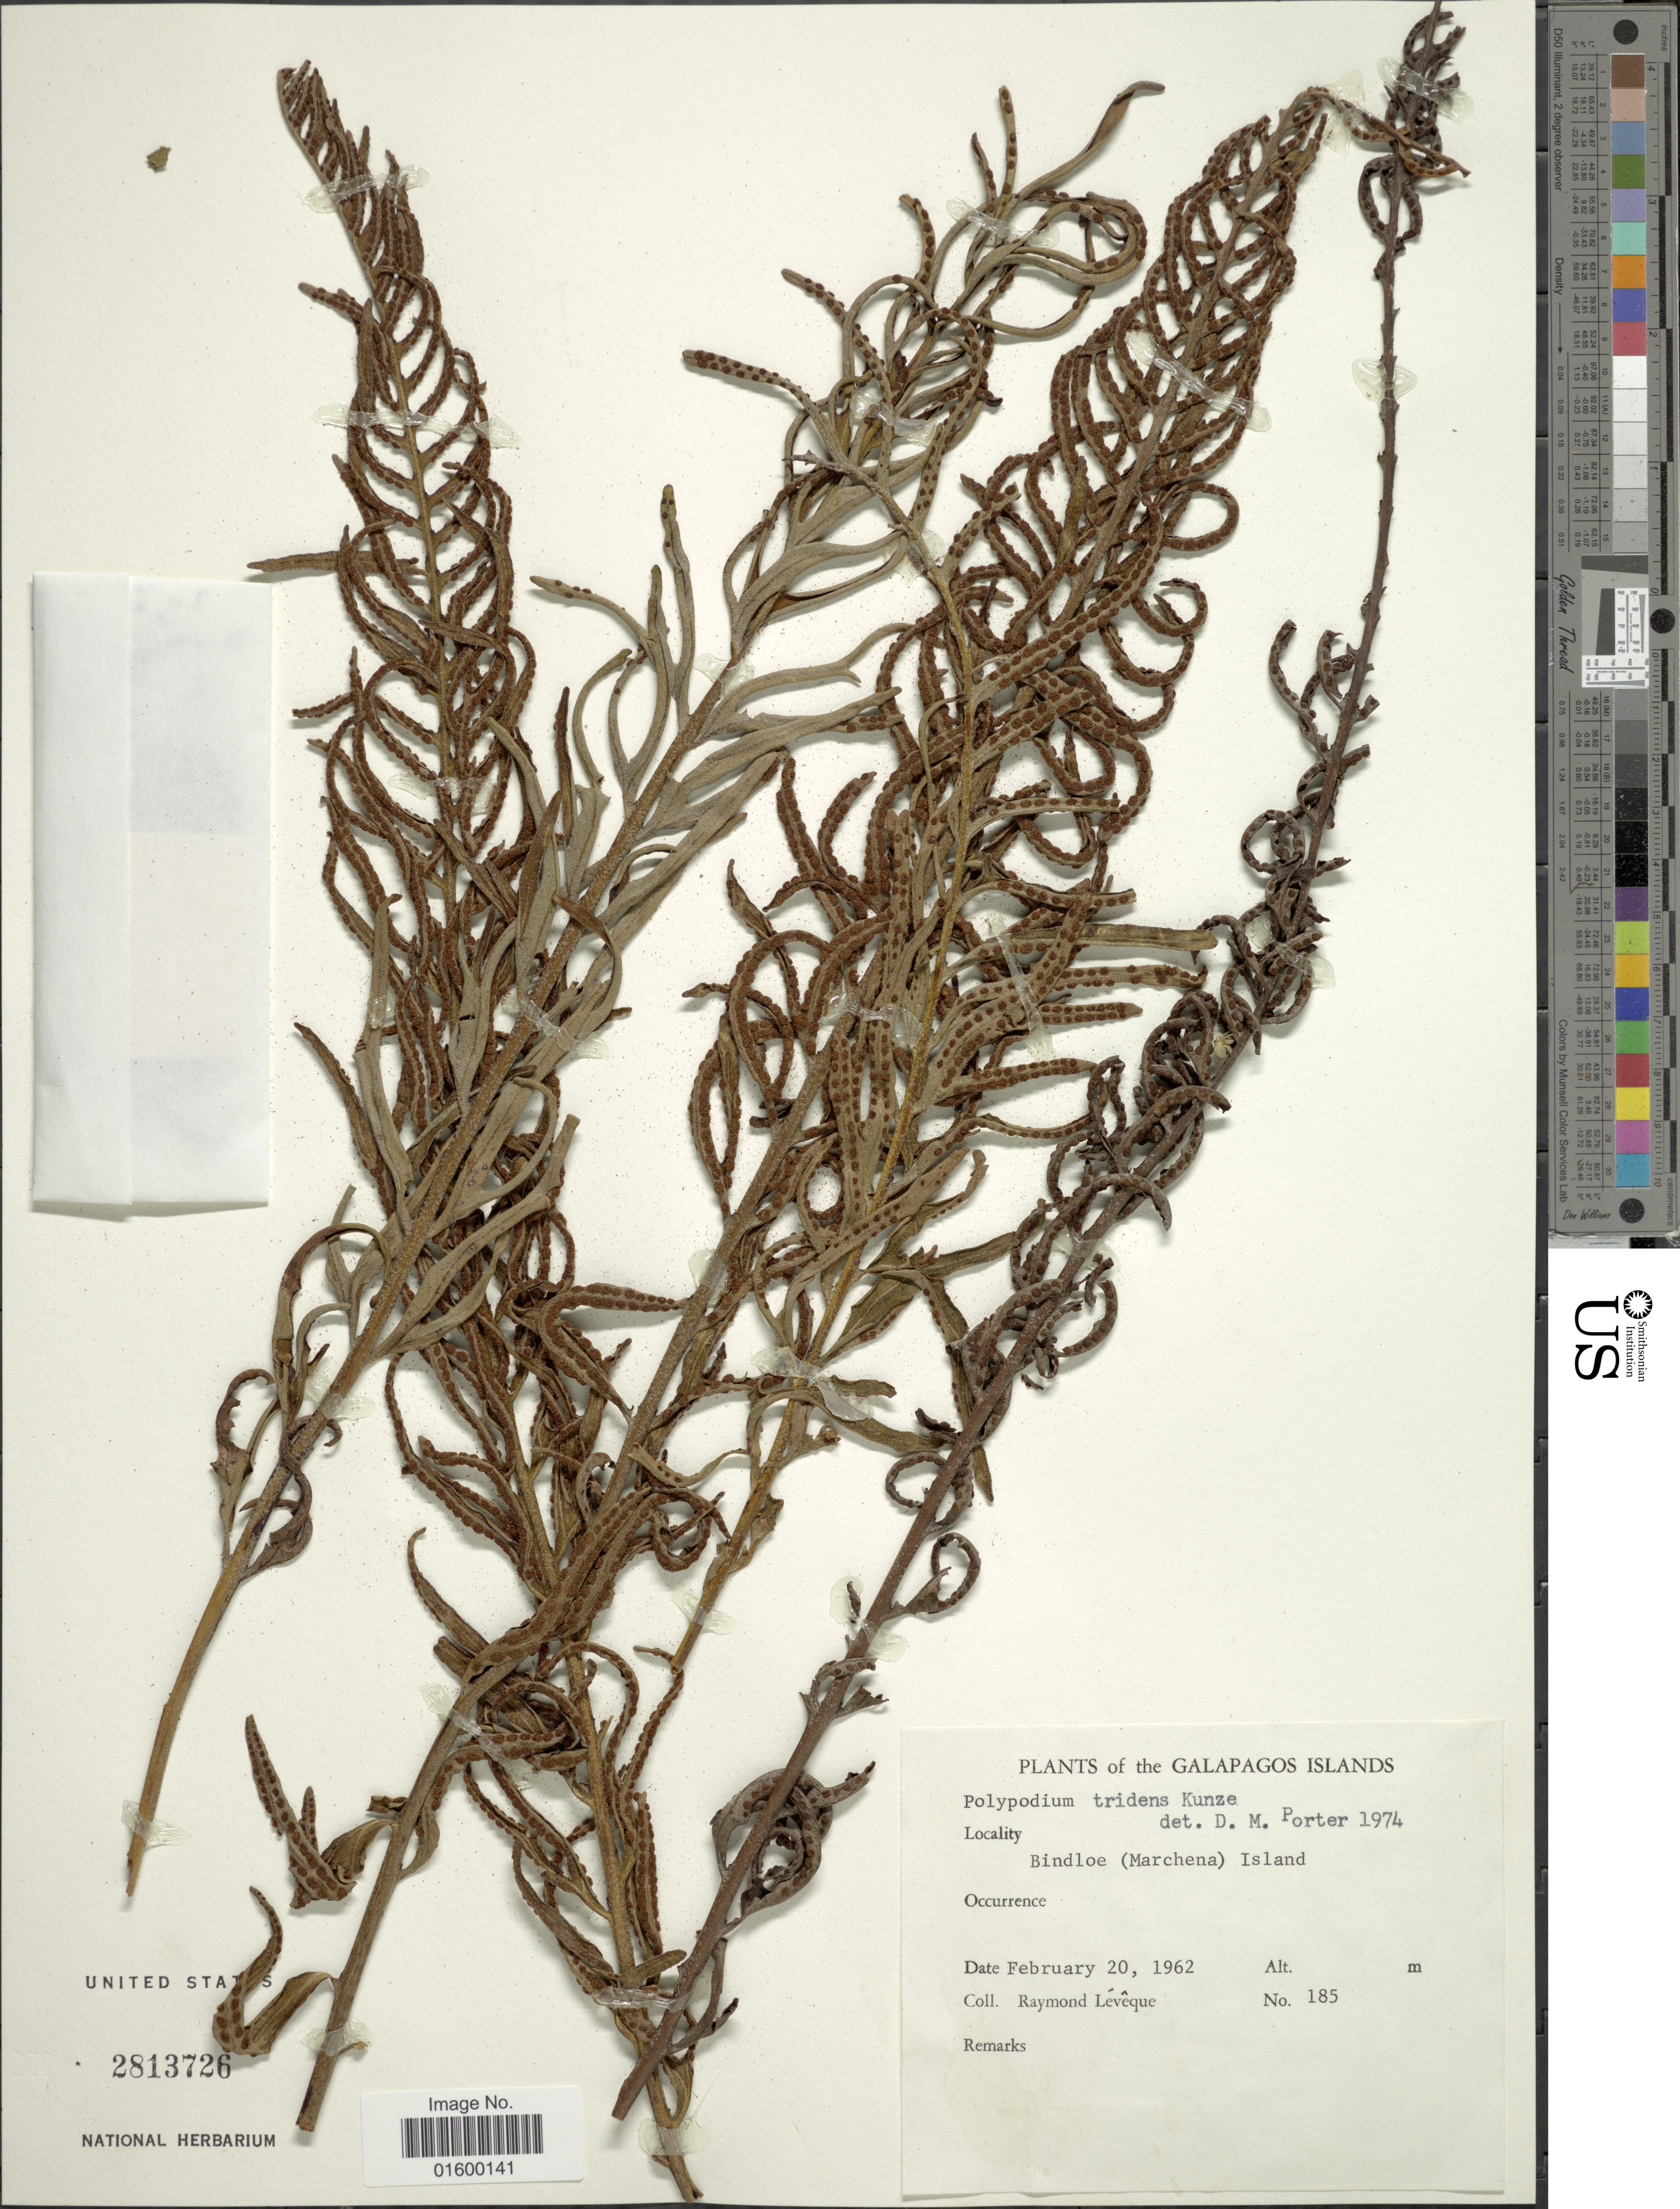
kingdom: Plantae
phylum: Tracheophyta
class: Polypodiopsida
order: Polypodiales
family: Polypodiaceae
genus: Pleopeltis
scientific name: Pleopeltis tridens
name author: J. Sm.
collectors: R. Lévêque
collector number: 185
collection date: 1962-02-20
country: Ecuador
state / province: Colón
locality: Galapagos Islands, Bindloe (Marchena) Island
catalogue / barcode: US 2813726